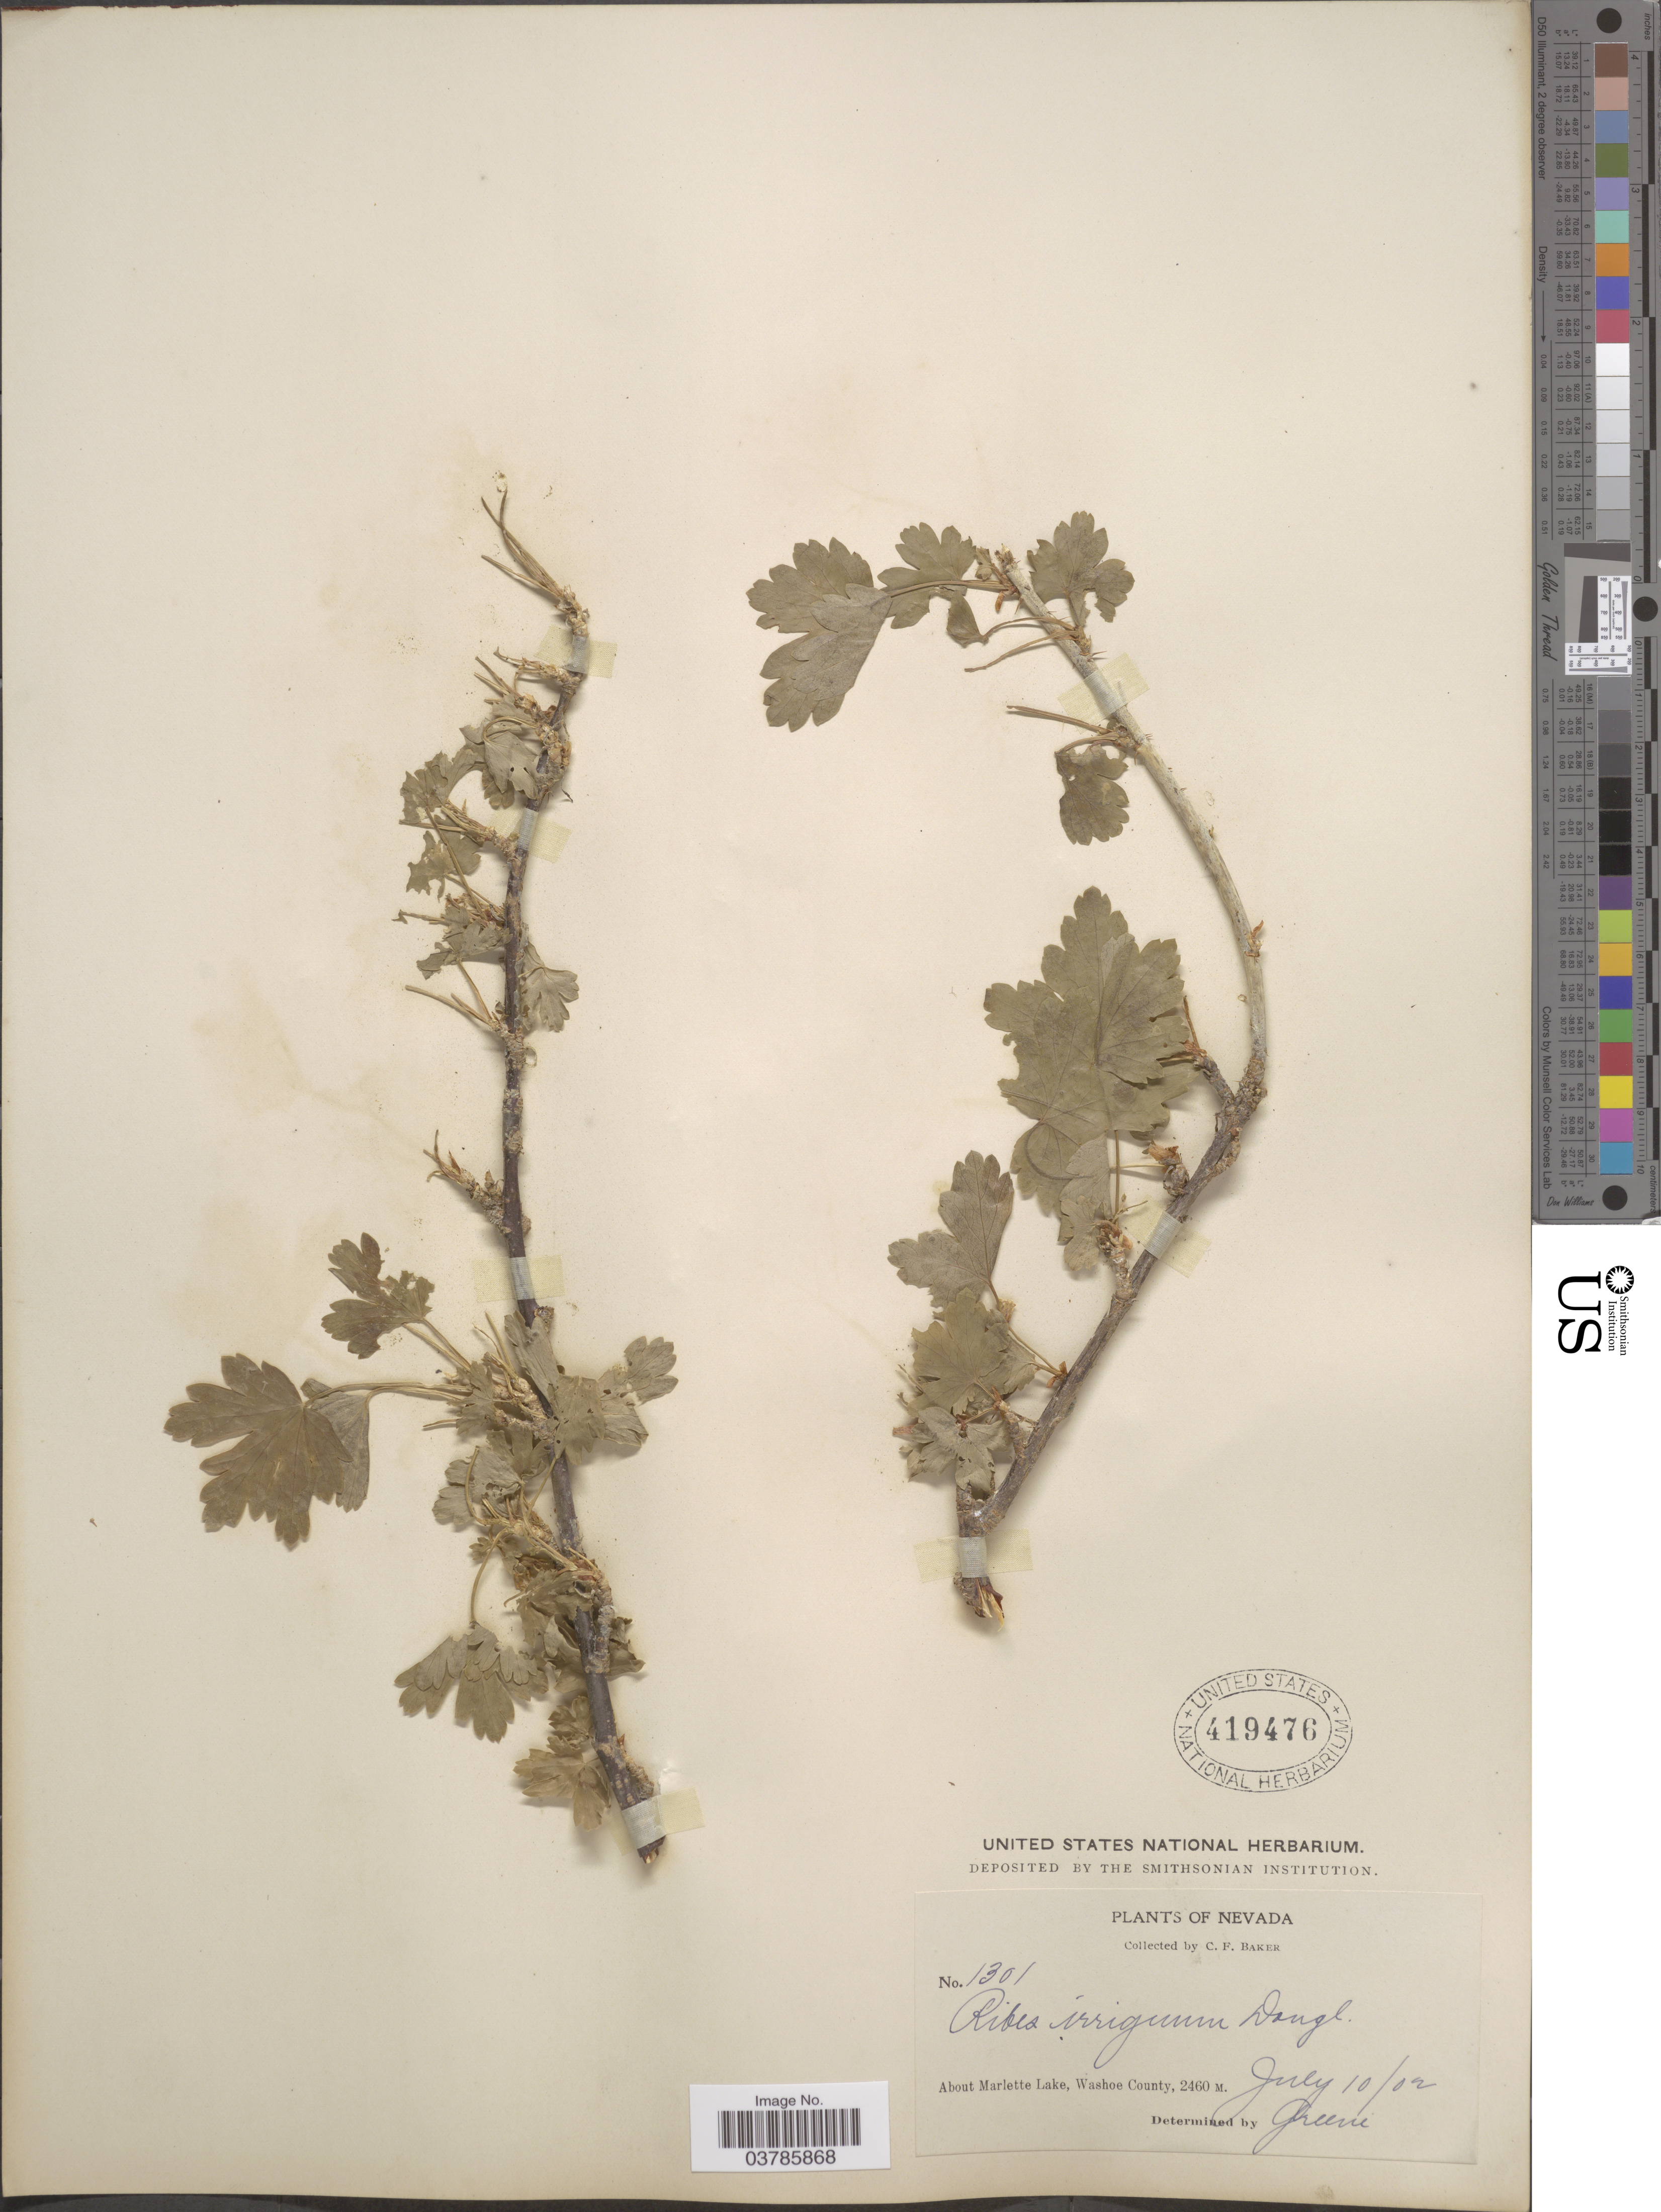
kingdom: Plantae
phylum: Tracheophyta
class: Magnoliopsida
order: Saxifragales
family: Grossulariaceae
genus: Ribes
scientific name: Ribes inerme var. inerme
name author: Rydb.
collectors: C. F. Baker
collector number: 1301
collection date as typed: Transcribed d/m/y: 10/7/2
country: United States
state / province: Nevada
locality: About Marlette Lake, Washoe County.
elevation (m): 2460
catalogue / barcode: US 419476